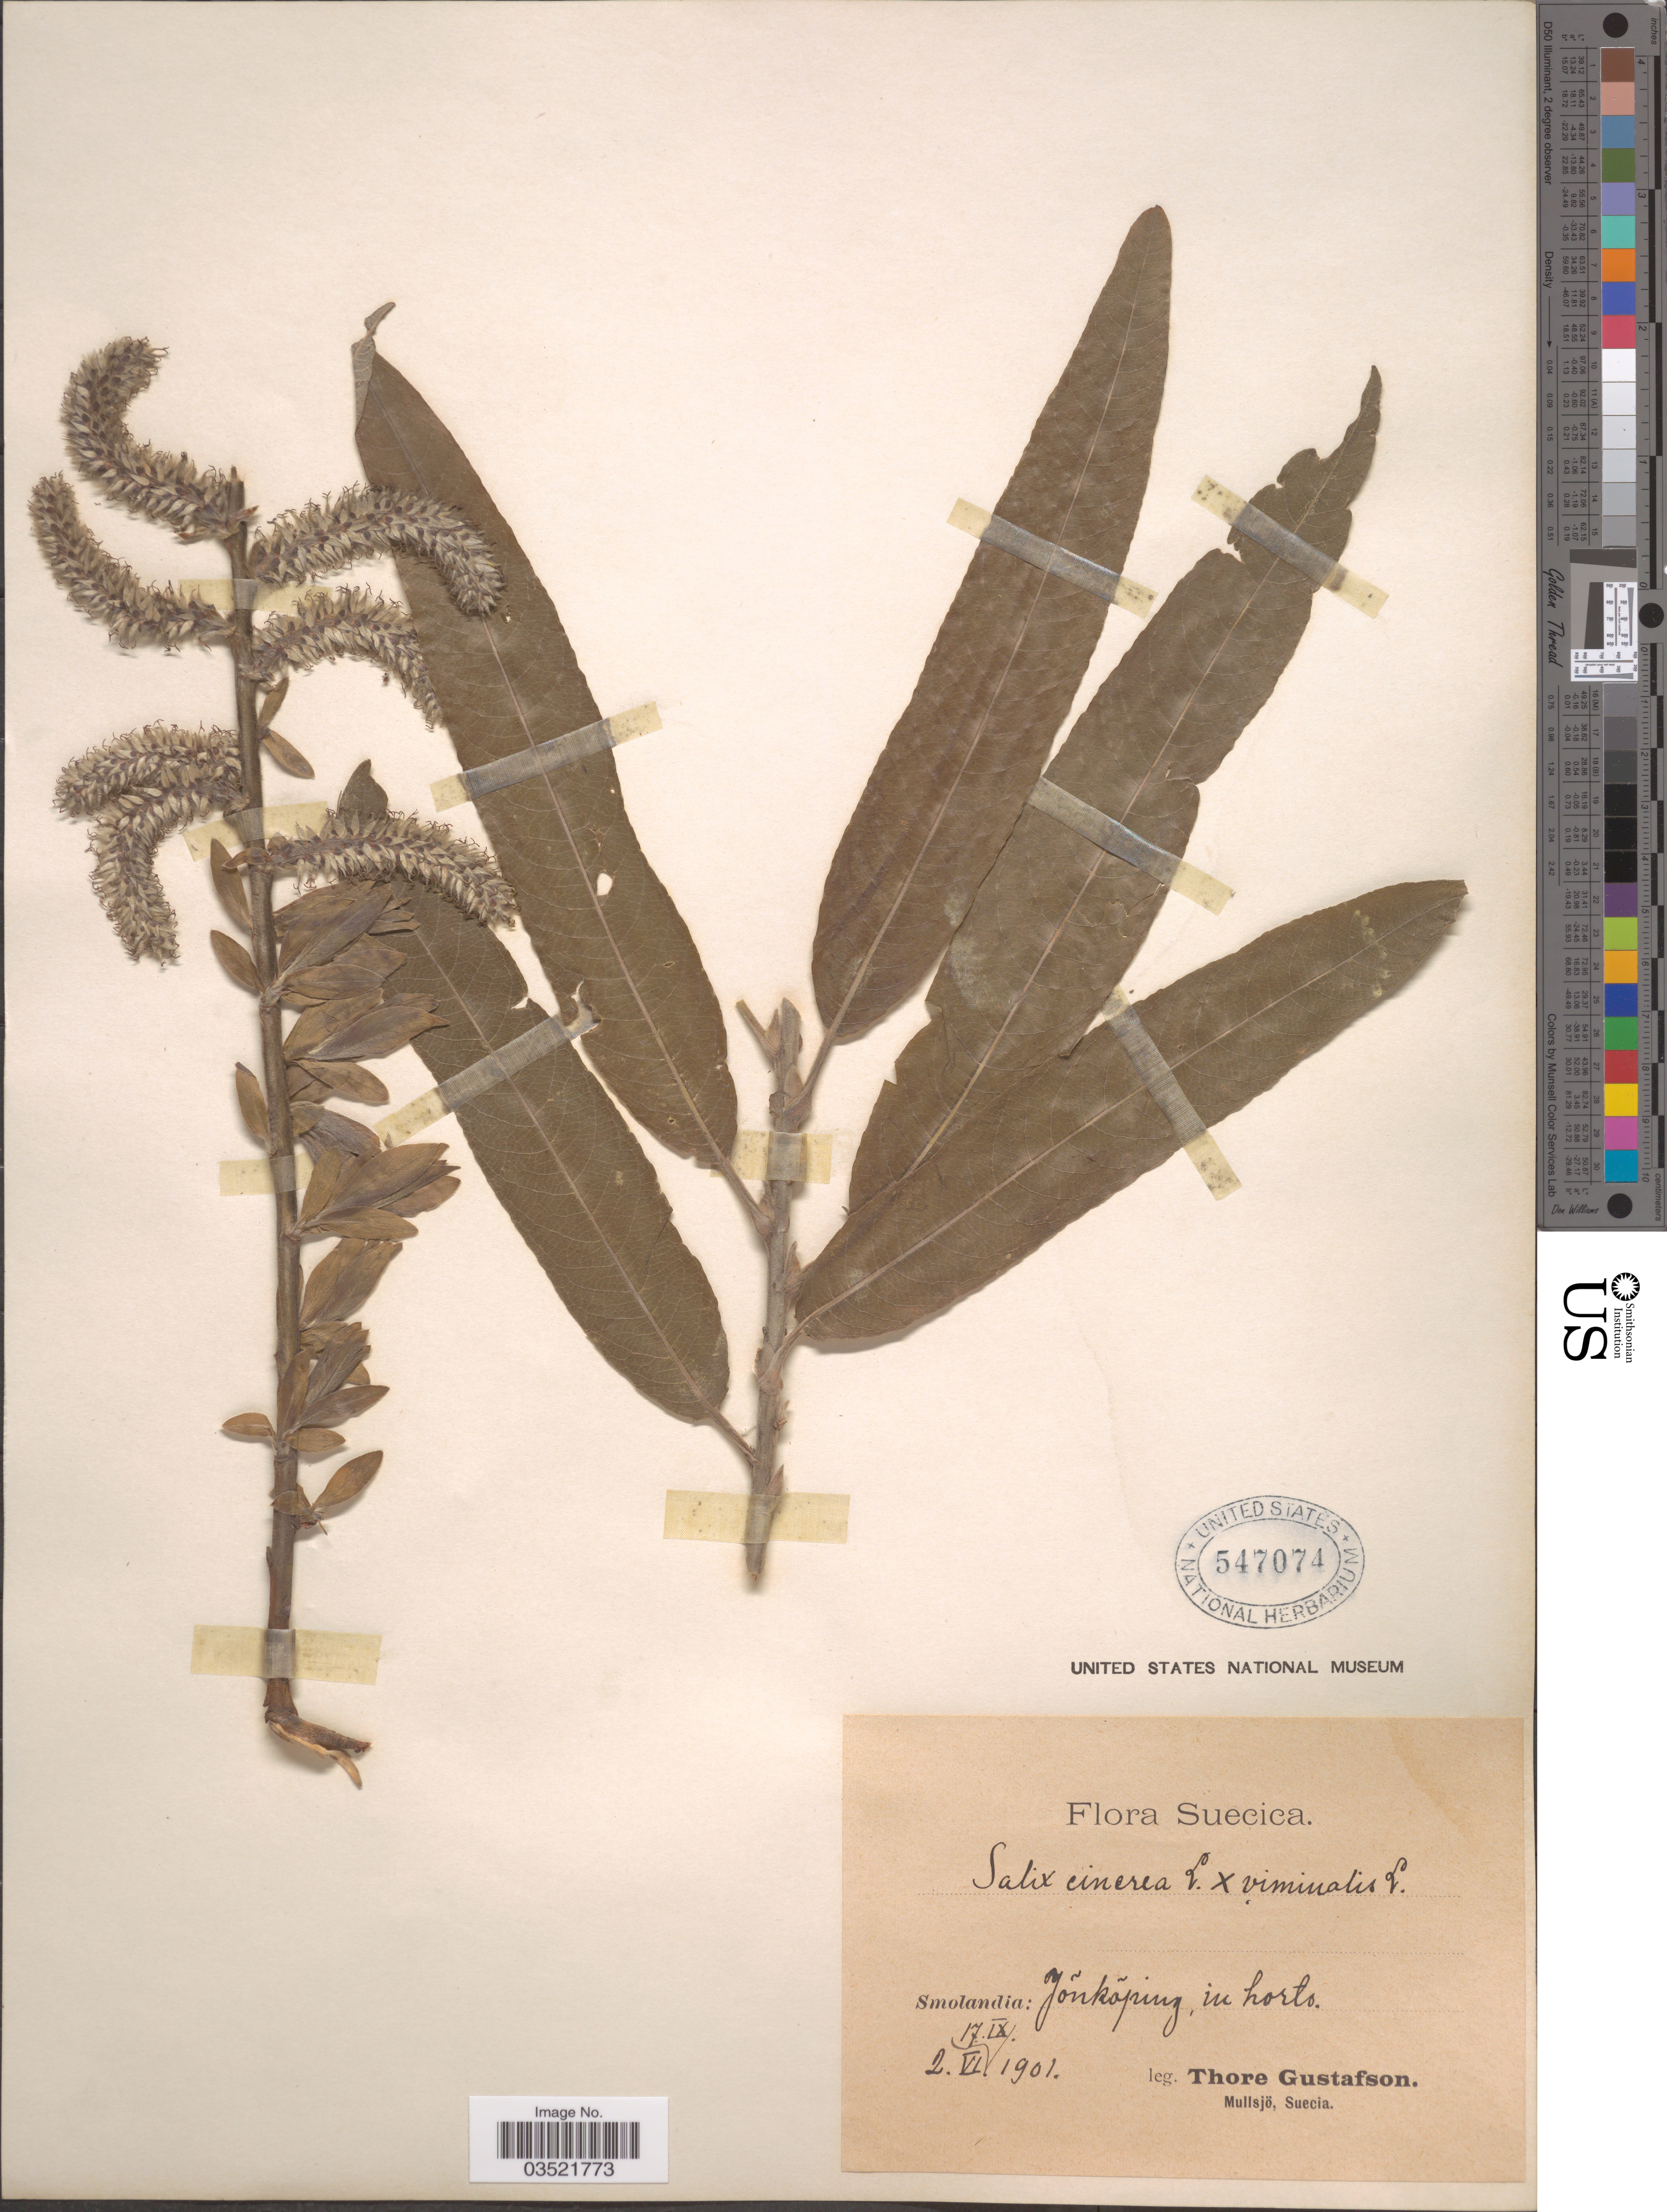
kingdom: Plantae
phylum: Tracheophyta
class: Magnoliopsida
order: Malpighiales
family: Salicaceae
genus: Salix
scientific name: Salix cinerea x S. viminalis L.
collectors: T. Gustafson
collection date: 1901-06-02/1901-09-17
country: Sweden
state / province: Jönköping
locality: Suecica. Smolandia: Jônkôping, in horto.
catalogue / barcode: US 547074